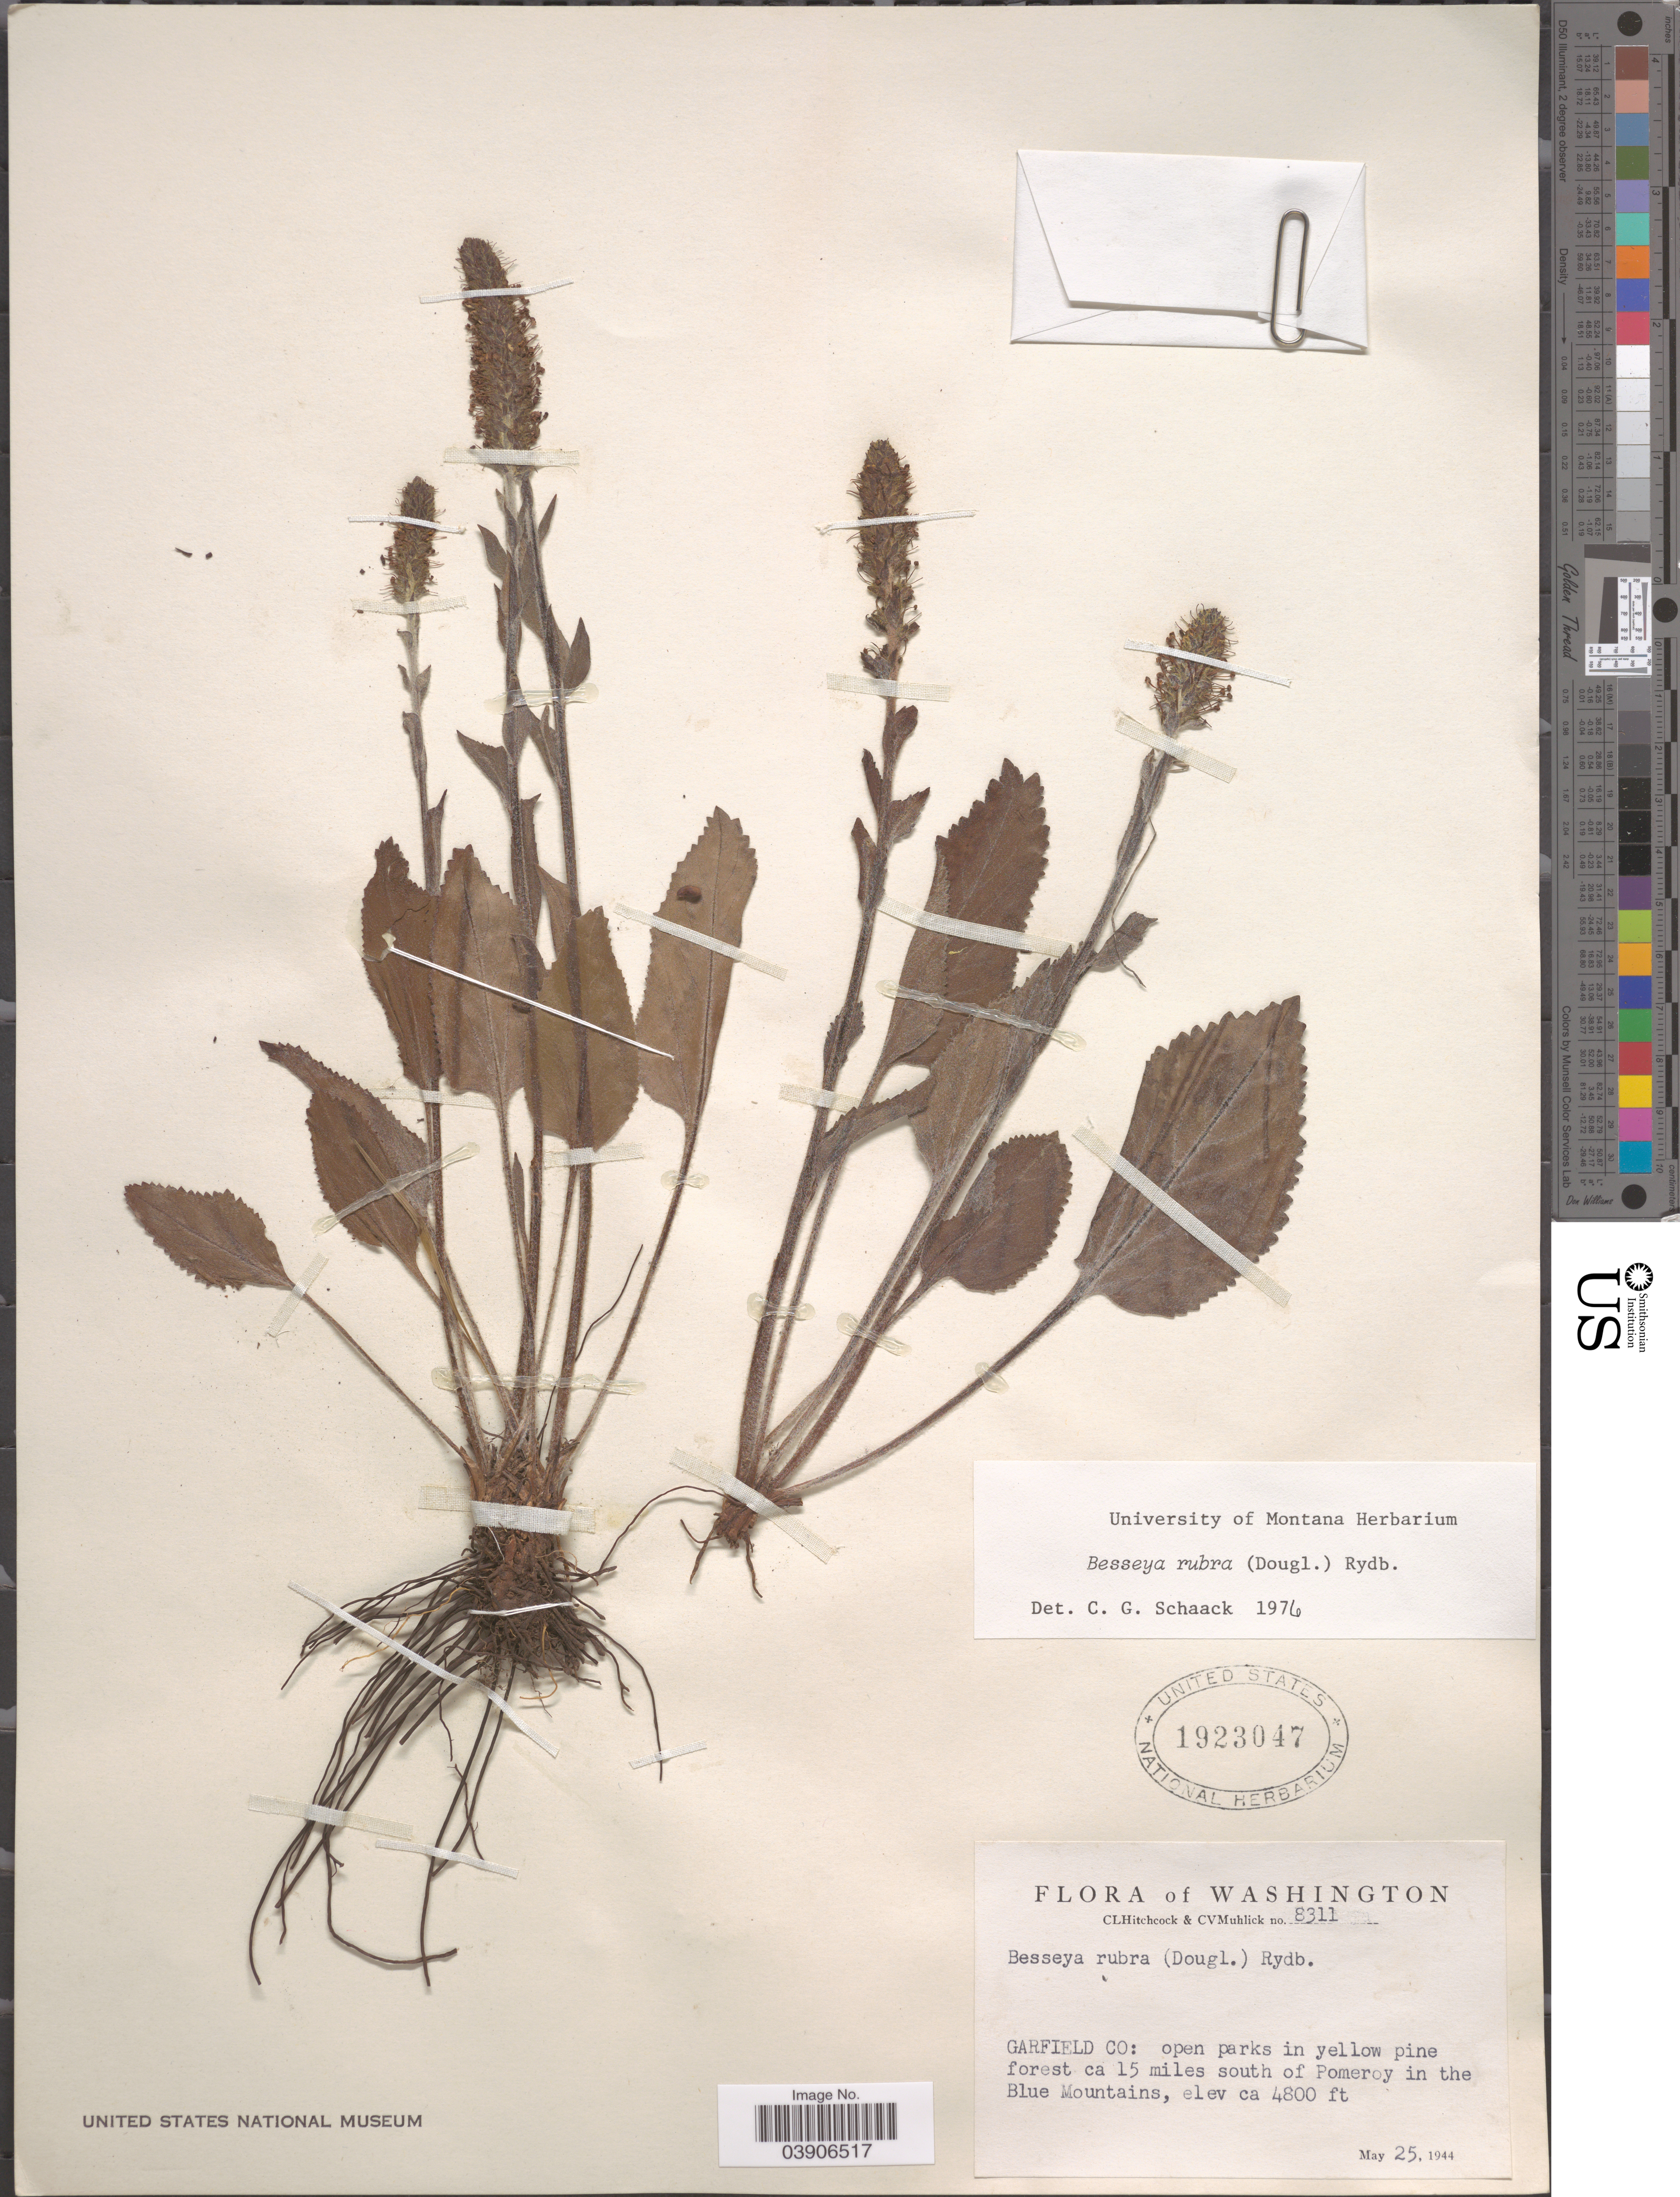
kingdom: Plantae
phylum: Tracheophyta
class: Magnoliopsida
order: Lamiales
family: Plantaginaceae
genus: Synthyris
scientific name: Synthyris rubra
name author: (Douglas ex Hook.) Benth.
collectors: C. L. Hitchcock & C. V. Muhlick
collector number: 8311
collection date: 1944-05-25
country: United States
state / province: Washington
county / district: Garfield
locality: Garfield Co: ca 15 miles south of Pomeroy in the Blue Mountains.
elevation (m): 1463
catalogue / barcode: US 1923047